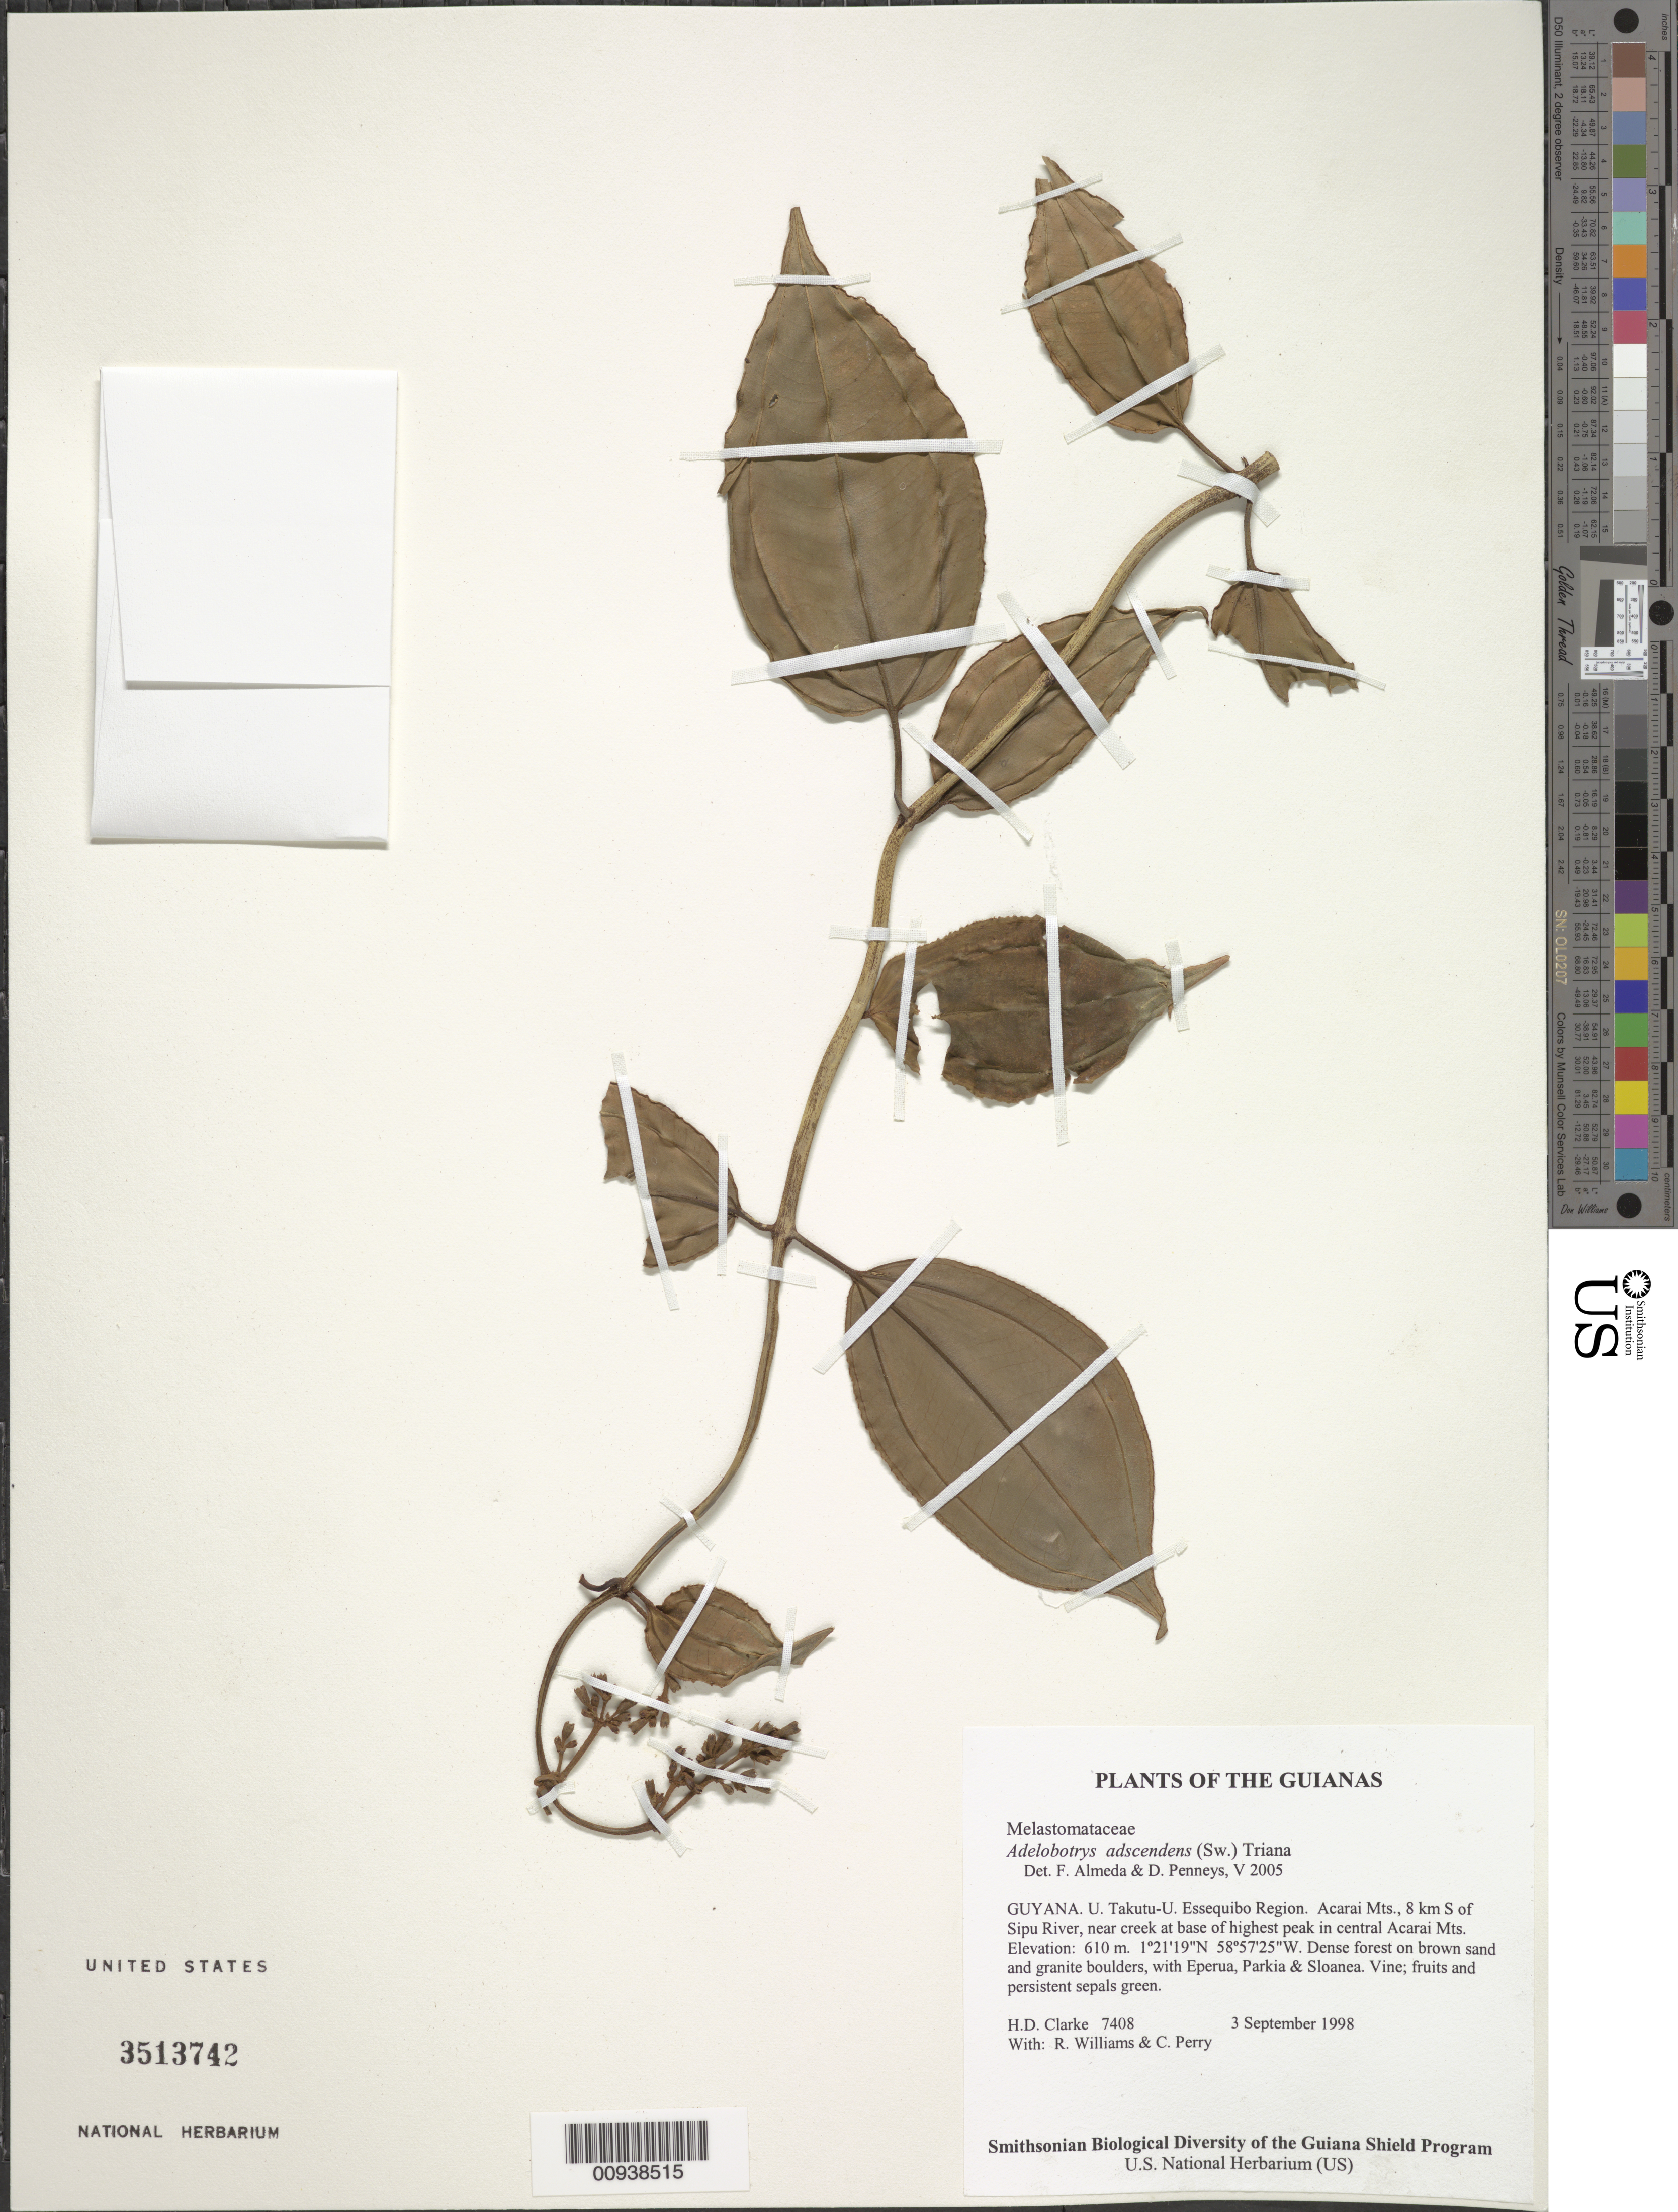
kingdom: Plantae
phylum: Tracheophyta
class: Magnoliopsida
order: Myrtales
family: Melastomataceae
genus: Adelobotrys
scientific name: Adelobotrys adscendens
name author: (Sw.) Triana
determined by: Almeda, F.; Penneys, D. S.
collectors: H. D. Clarke, R. Williams & C. Perry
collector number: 7408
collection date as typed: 3 September 1998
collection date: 1998-09-03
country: Guyana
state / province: U. Takutu-U. Essequibo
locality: Acarai Mts., 8 km S of Sipu River, near creek at base of highest peak in central Acarai Mts.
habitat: Dense forest on brown sand and granite boulders, with Eperua, Parkia & Sloanea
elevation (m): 610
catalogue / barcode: US 3513742